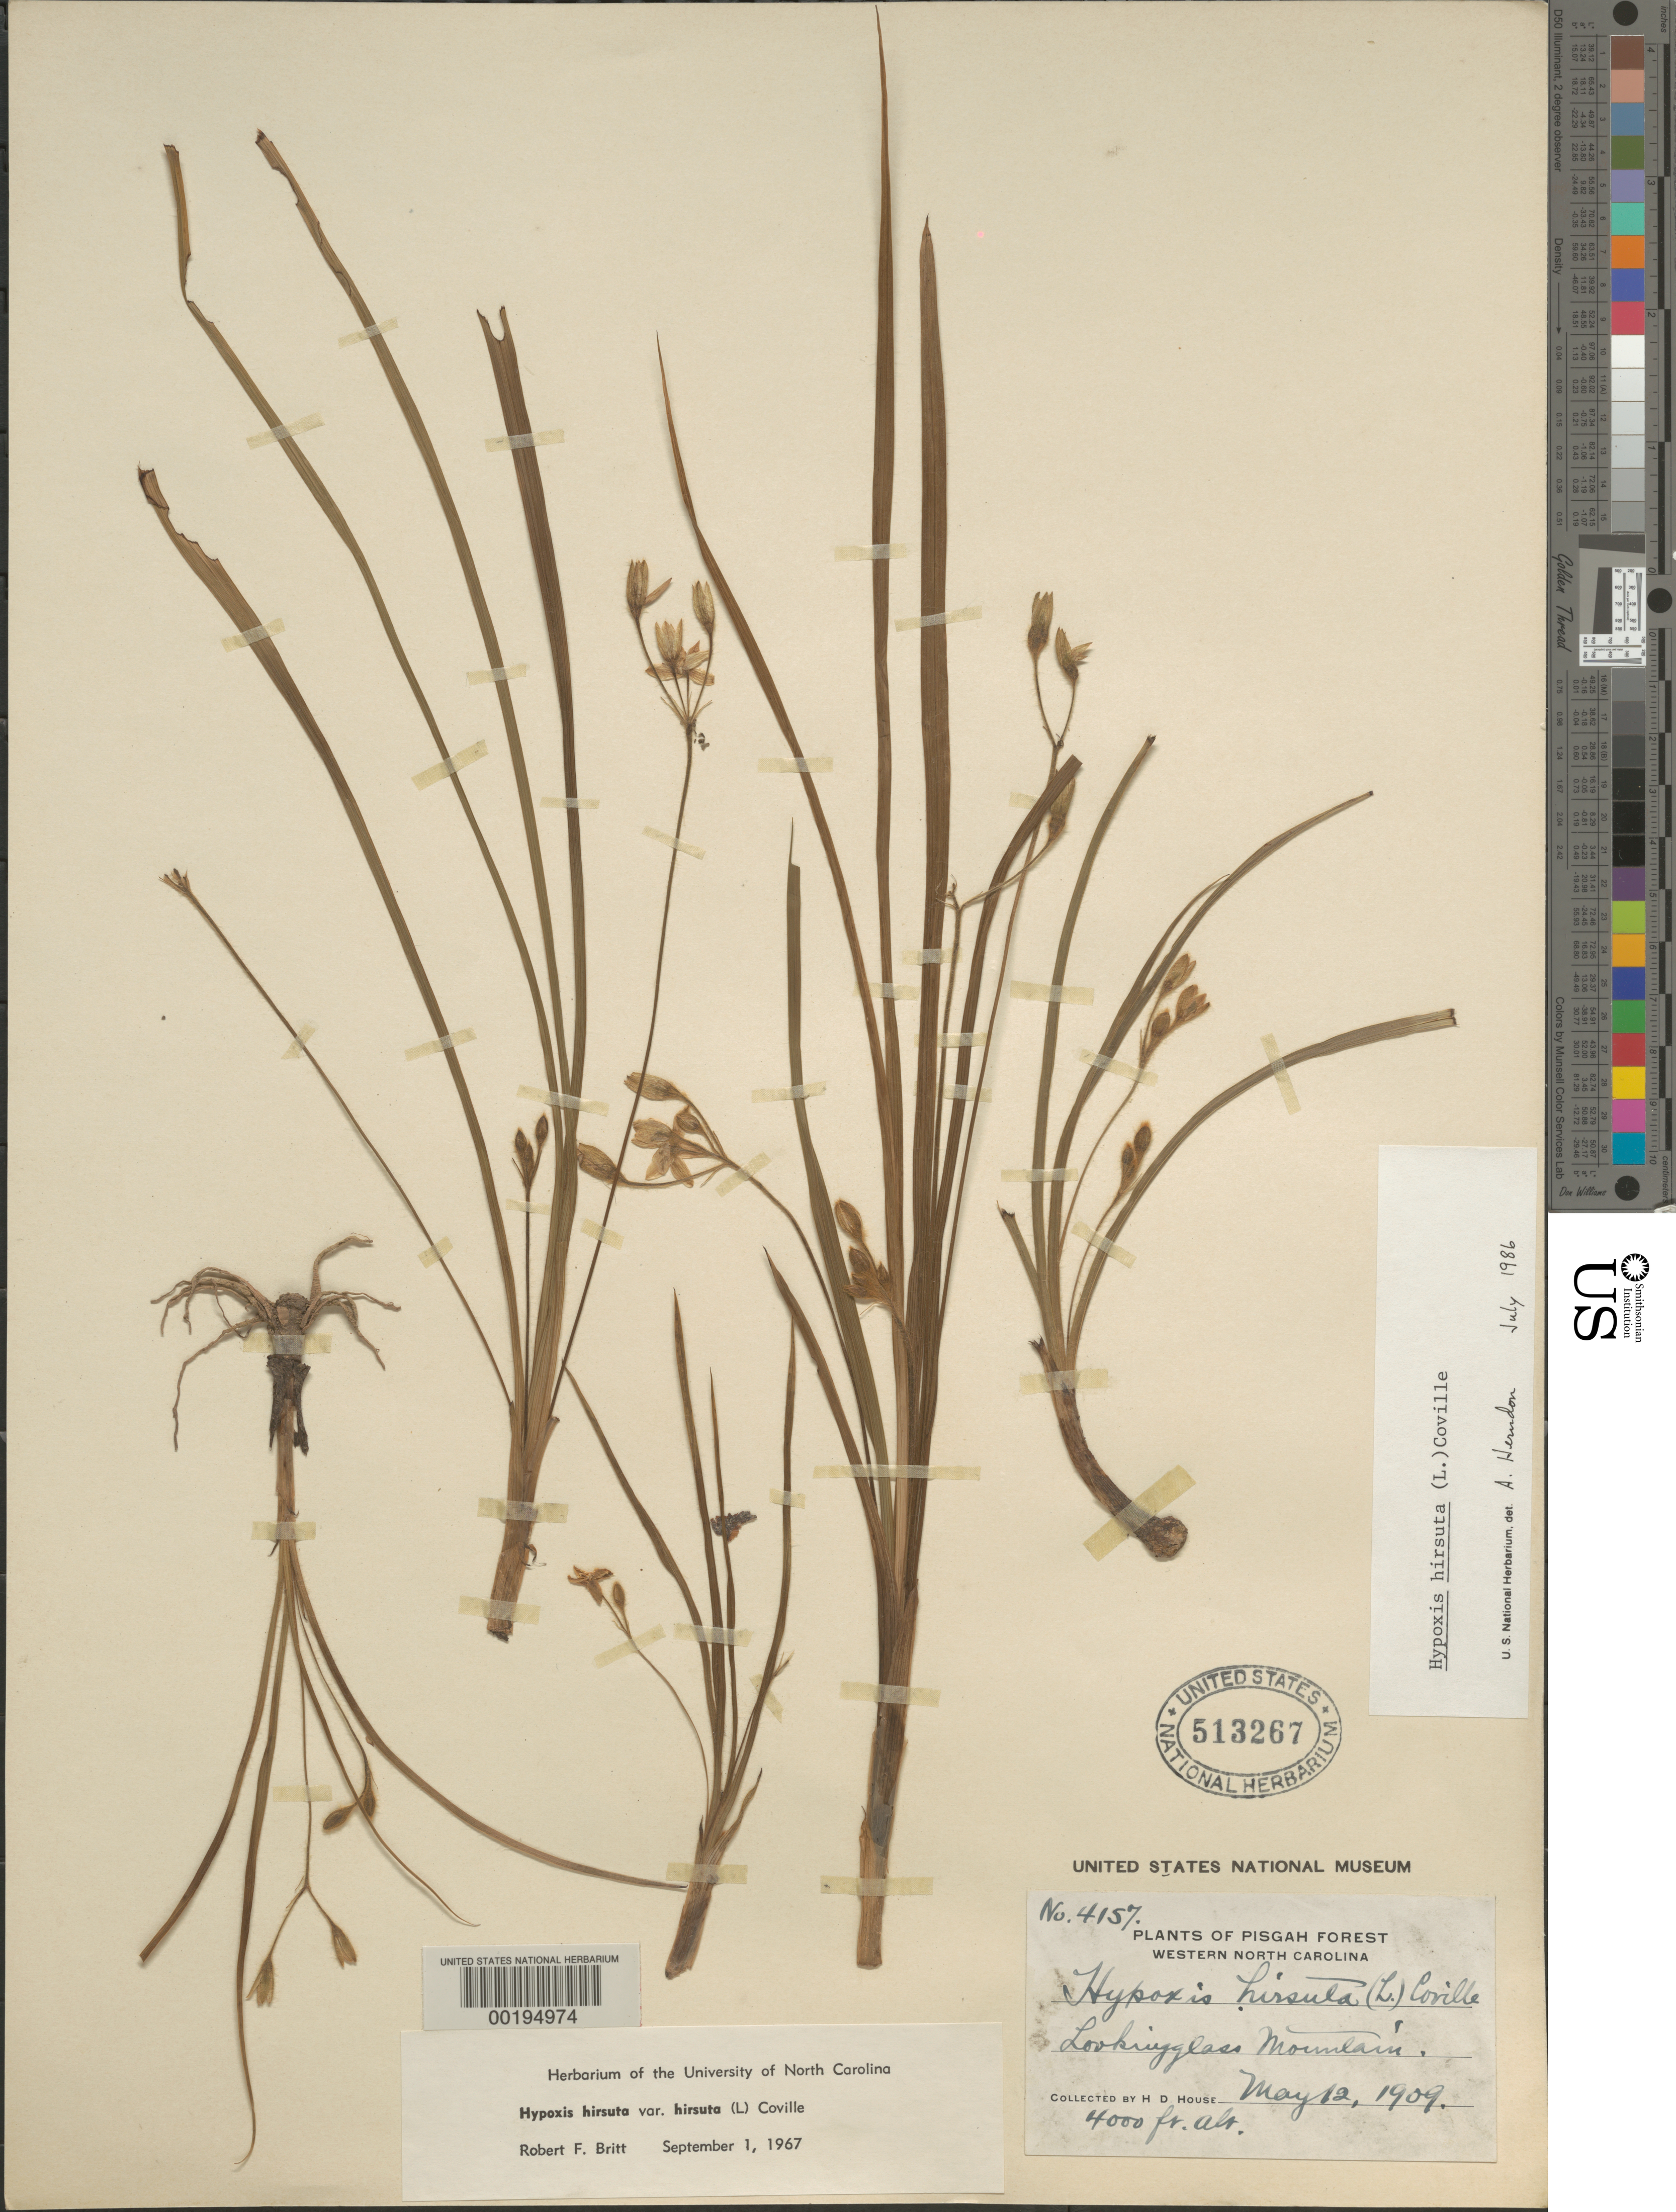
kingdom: Plantae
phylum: Tracheophyta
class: Liliopsida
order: Asparagales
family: Hypoxidaceae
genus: Hypoxis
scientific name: Hypoxis hirsuta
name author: (L.) Coville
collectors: H. D. House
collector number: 4157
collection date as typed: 12 May 1909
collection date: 1909-05-12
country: United States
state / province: North Carolina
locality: Pisgah forest, looingglas mountain, western n.c.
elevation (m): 1219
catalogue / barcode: US 513267